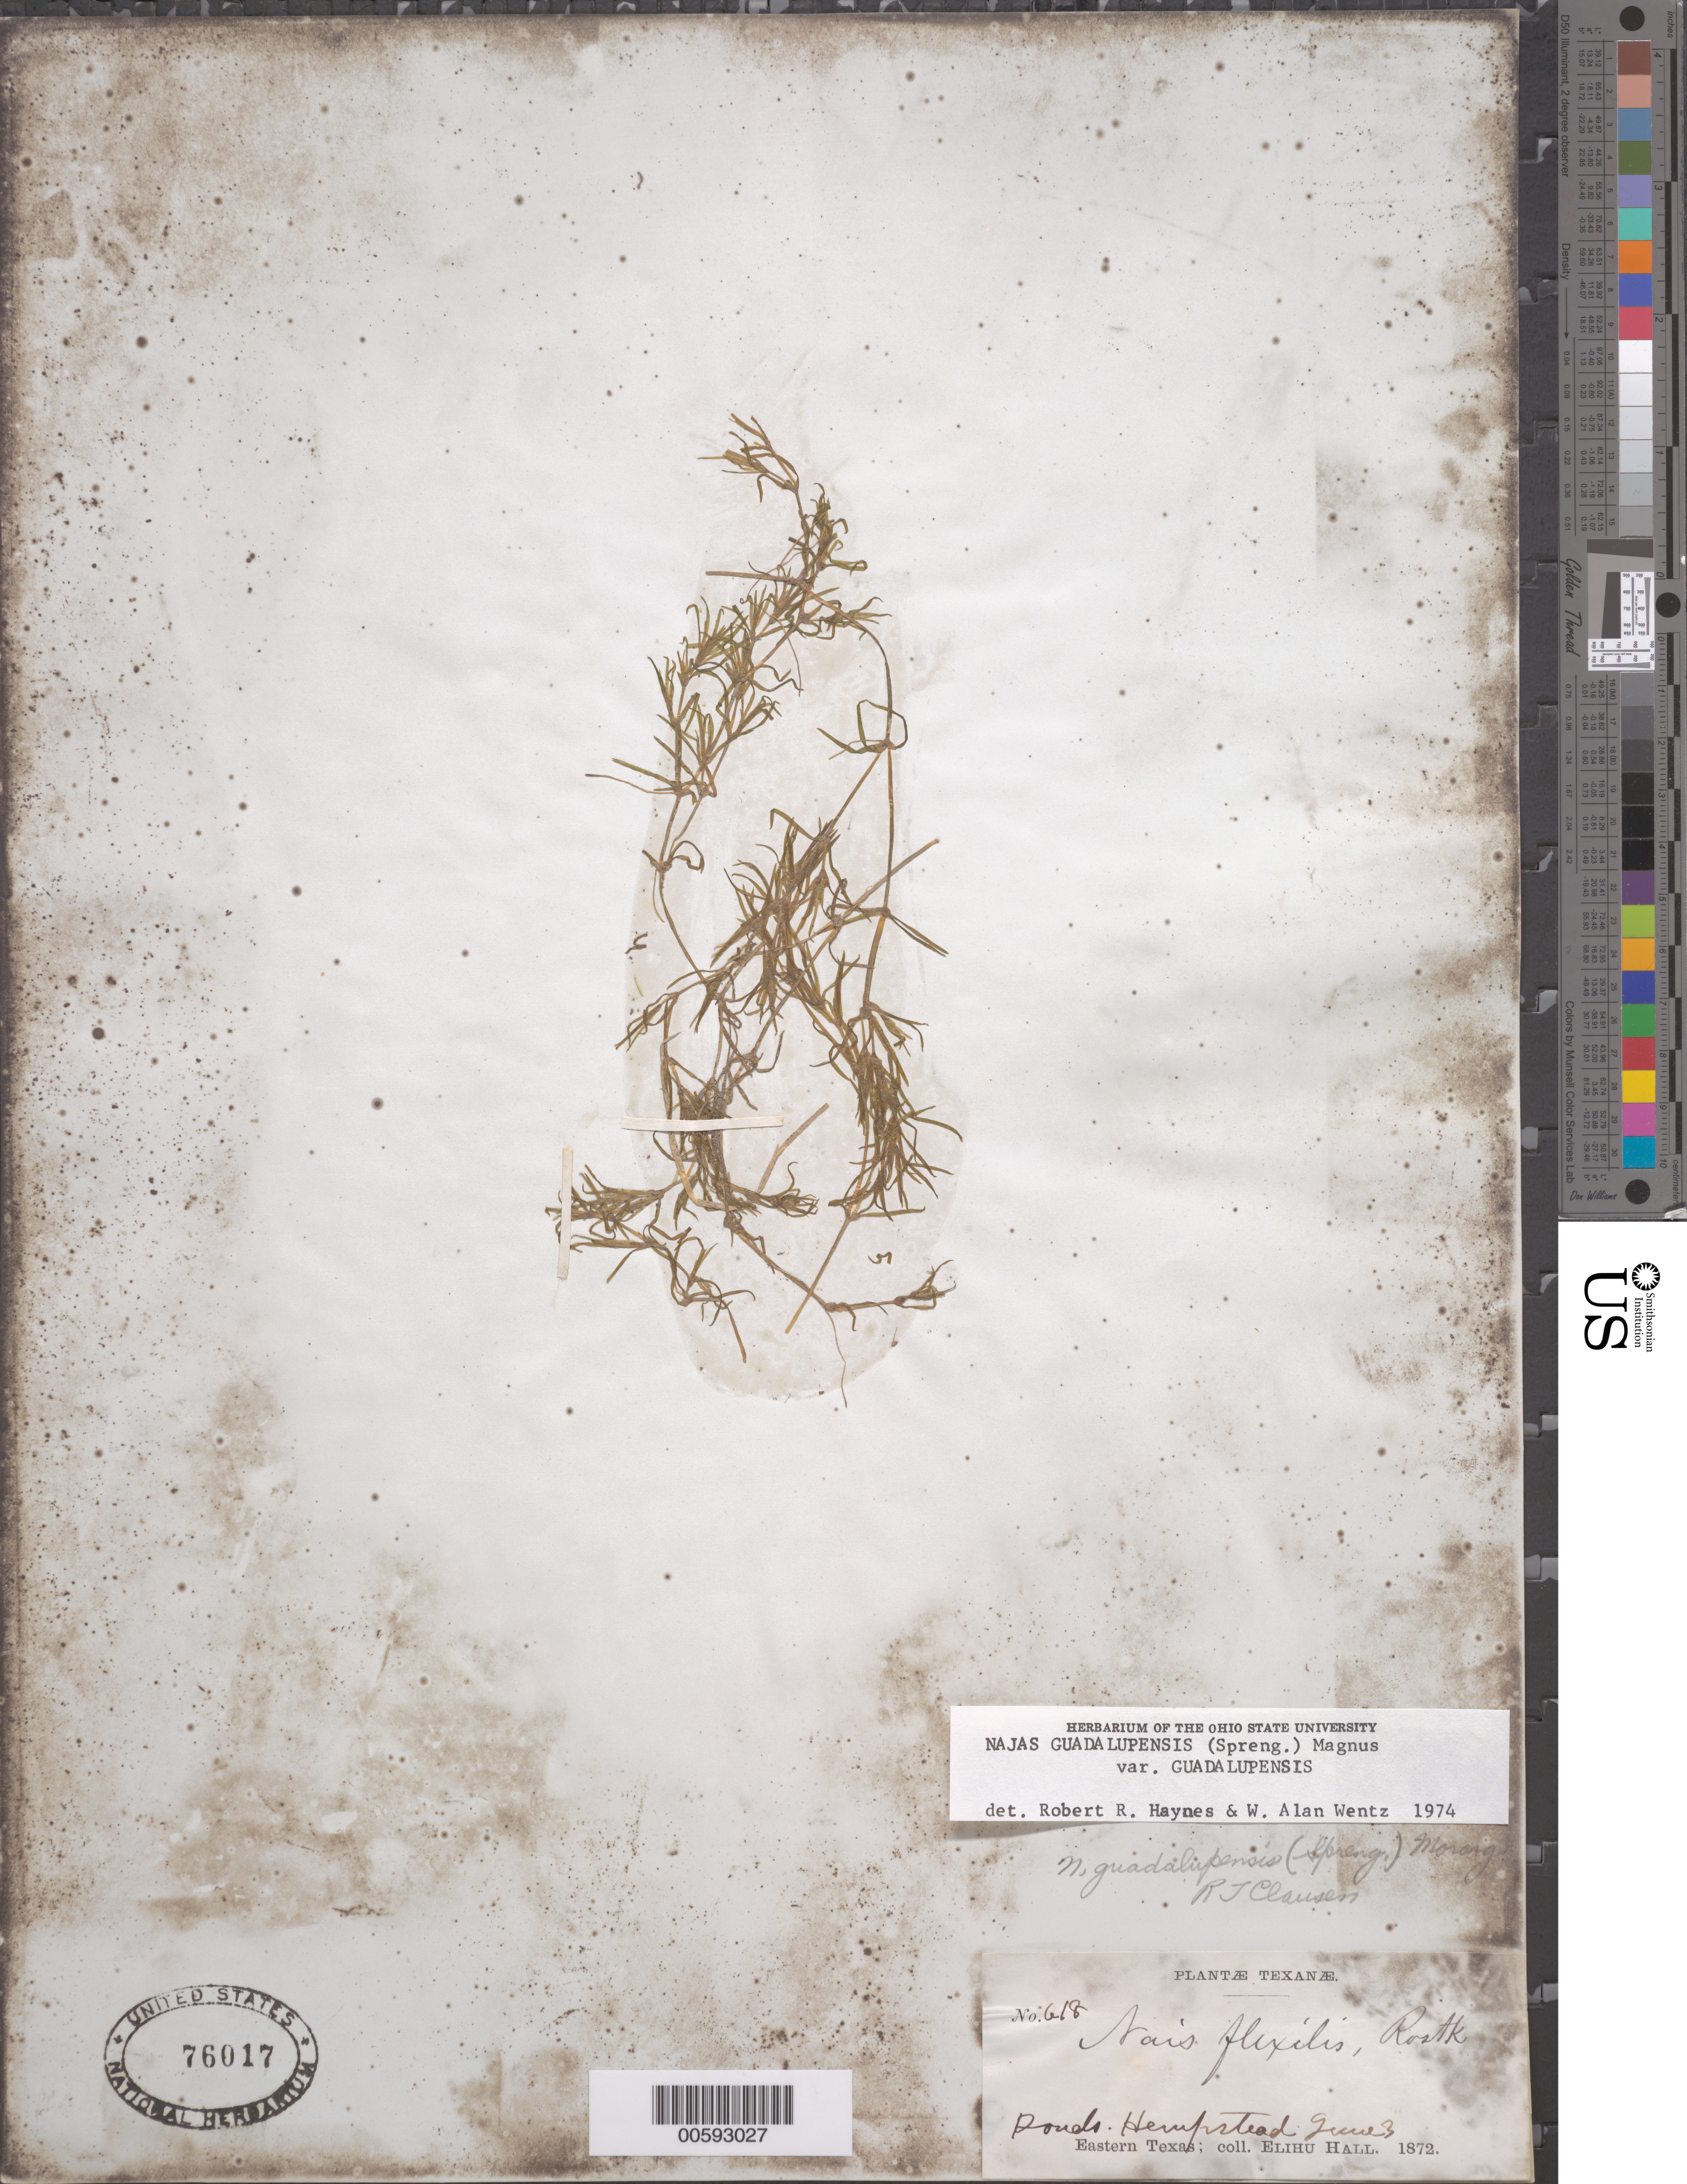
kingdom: Plantae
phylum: Tracheophyta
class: Liliopsida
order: Alismatales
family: Hydrocharitaceae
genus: Najas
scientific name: Najas guadalupensis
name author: (Spreng.) Magnus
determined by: Haynes, R. R.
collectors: E. Hall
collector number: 618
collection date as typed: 03 Jun 1872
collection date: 1872-06-03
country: United States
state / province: Texas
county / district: Waller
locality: Hempstead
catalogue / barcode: US 76017